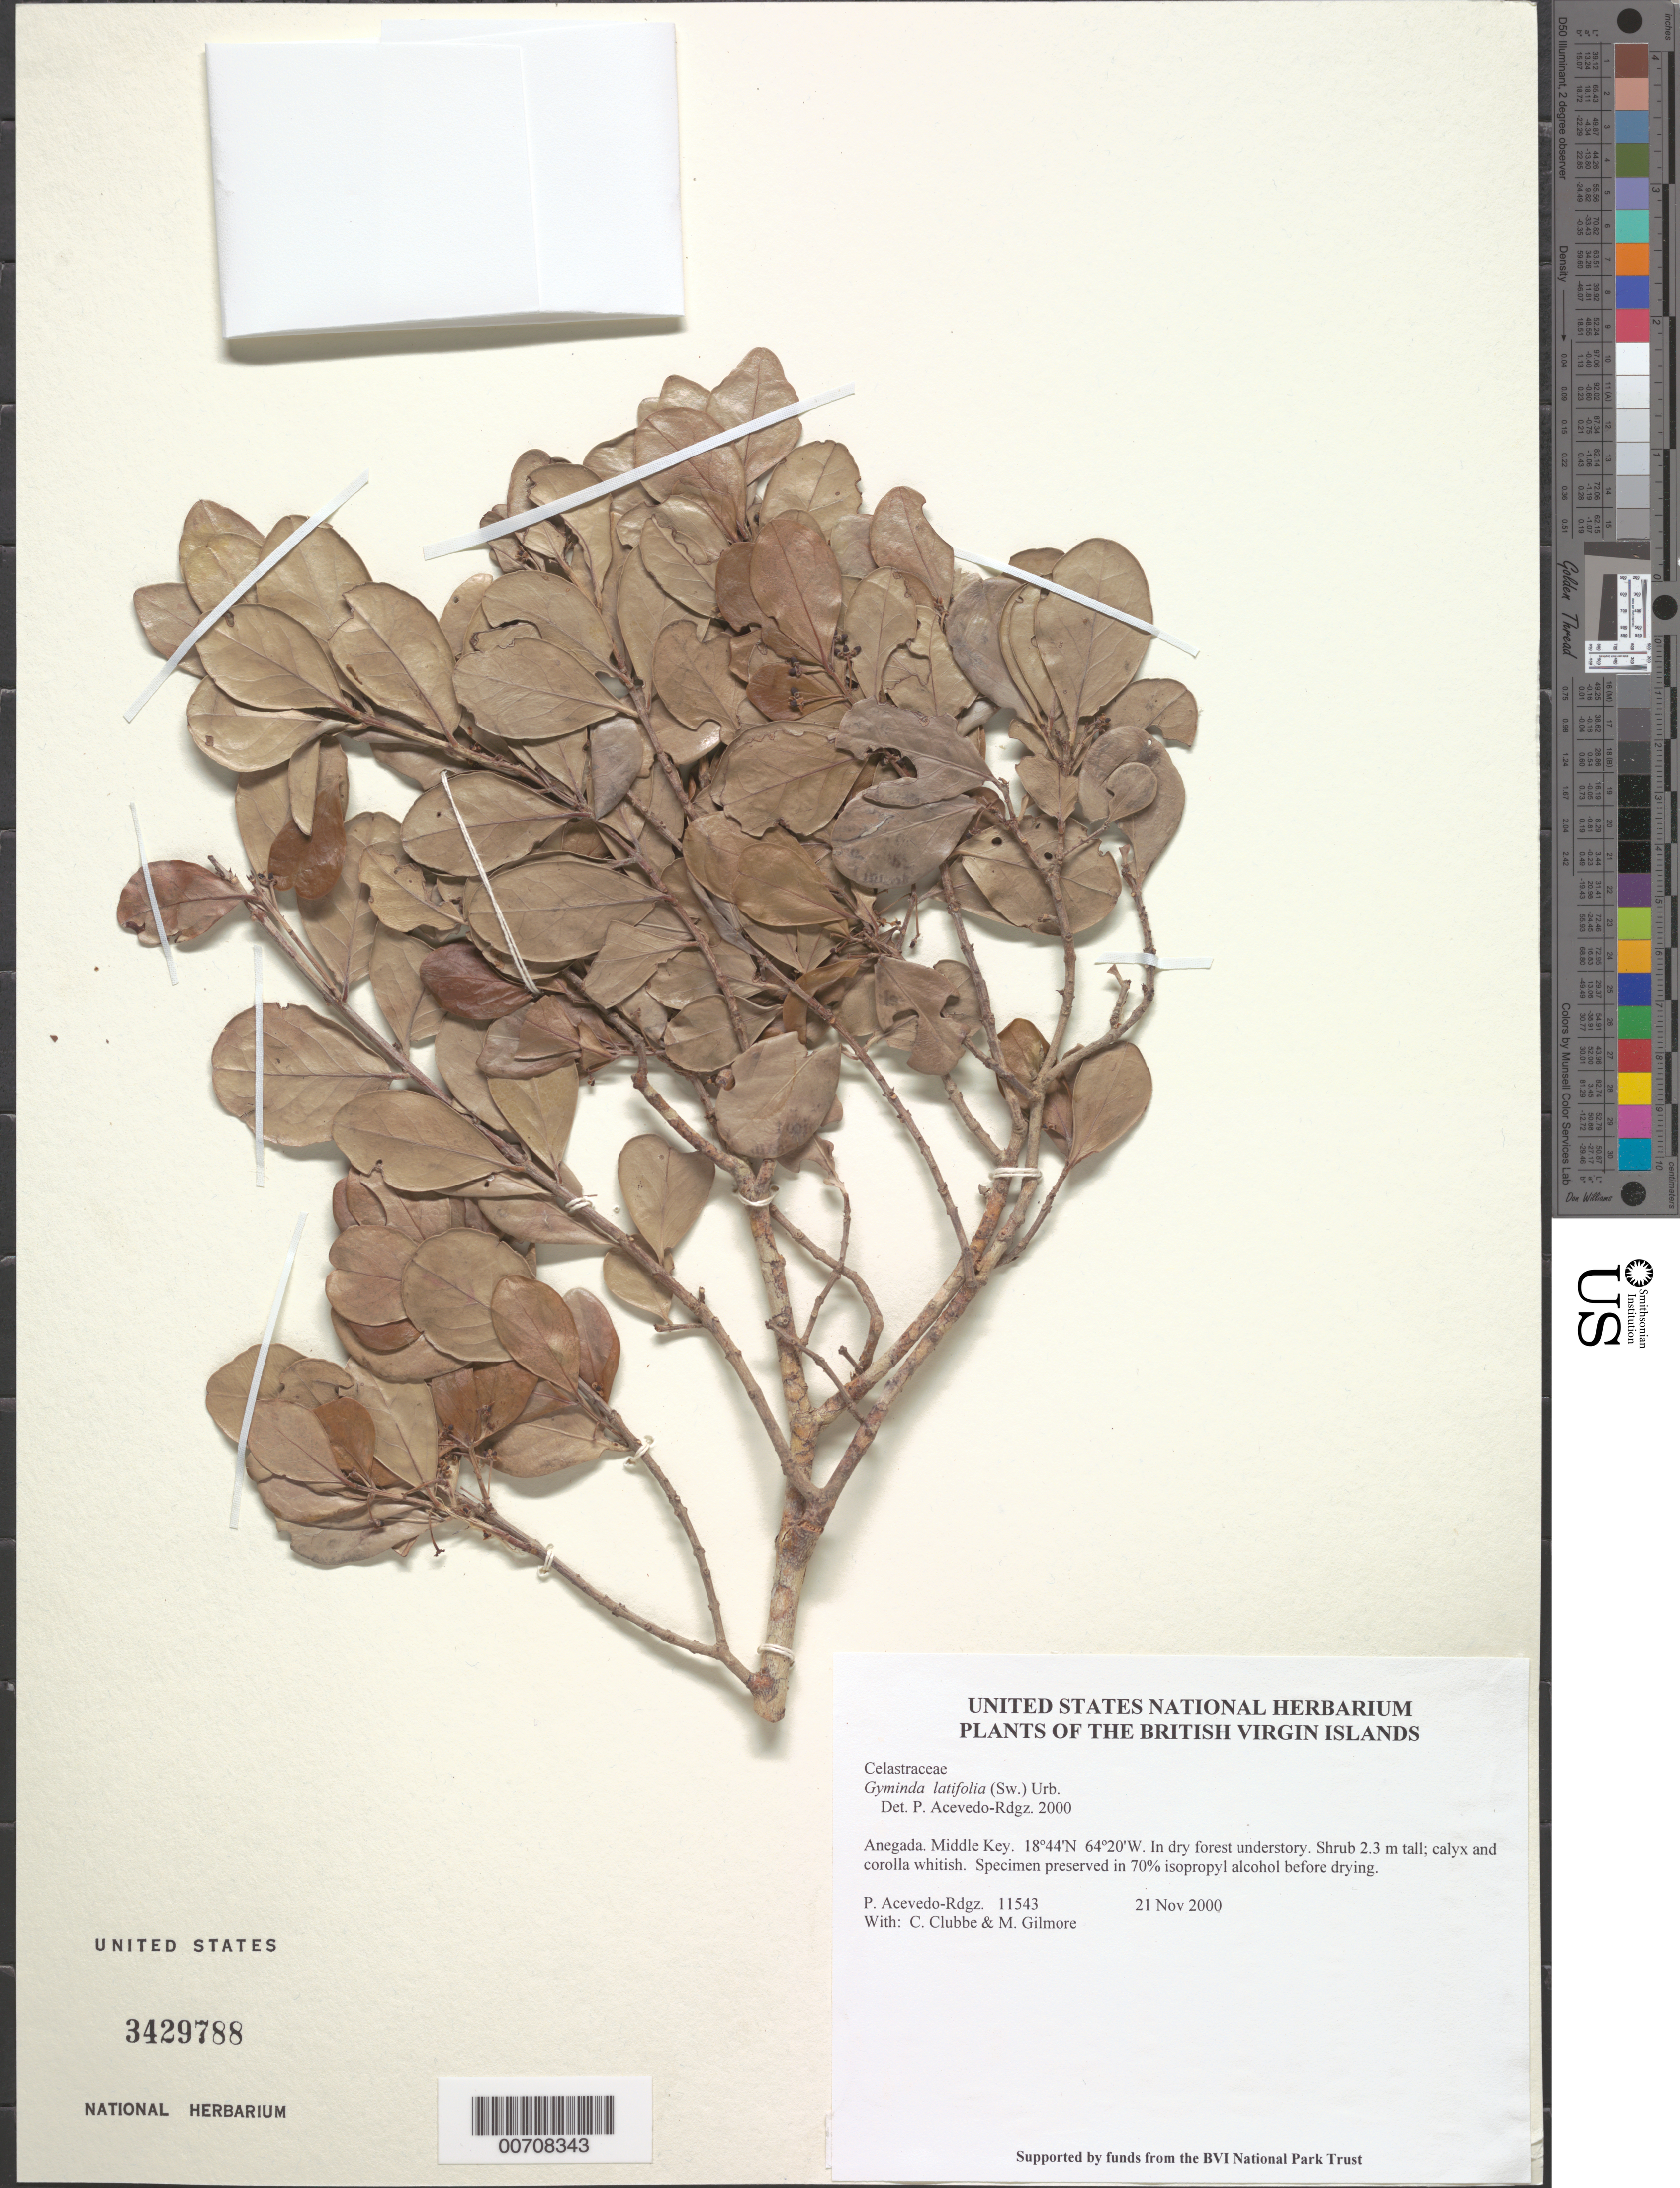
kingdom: Plantae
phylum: Tracheophyta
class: Magnoliopsida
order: Celastrales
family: Celastraceae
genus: Gyminda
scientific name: Gyminda latifolia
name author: (Sw.) Urb.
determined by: Acevedo-Rodríguez, P., (BOT), Smithsonian Institution - National Museum of Natural History (UNITED STATES)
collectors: P. Acevedo-Rodr., C. Clubbe & M. Gilmore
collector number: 11543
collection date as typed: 21 Nov 2000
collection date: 2000-11-21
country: British Virgin Islands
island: Anegada I.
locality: Middle Key.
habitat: In dry forest understory.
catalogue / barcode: US 3429788